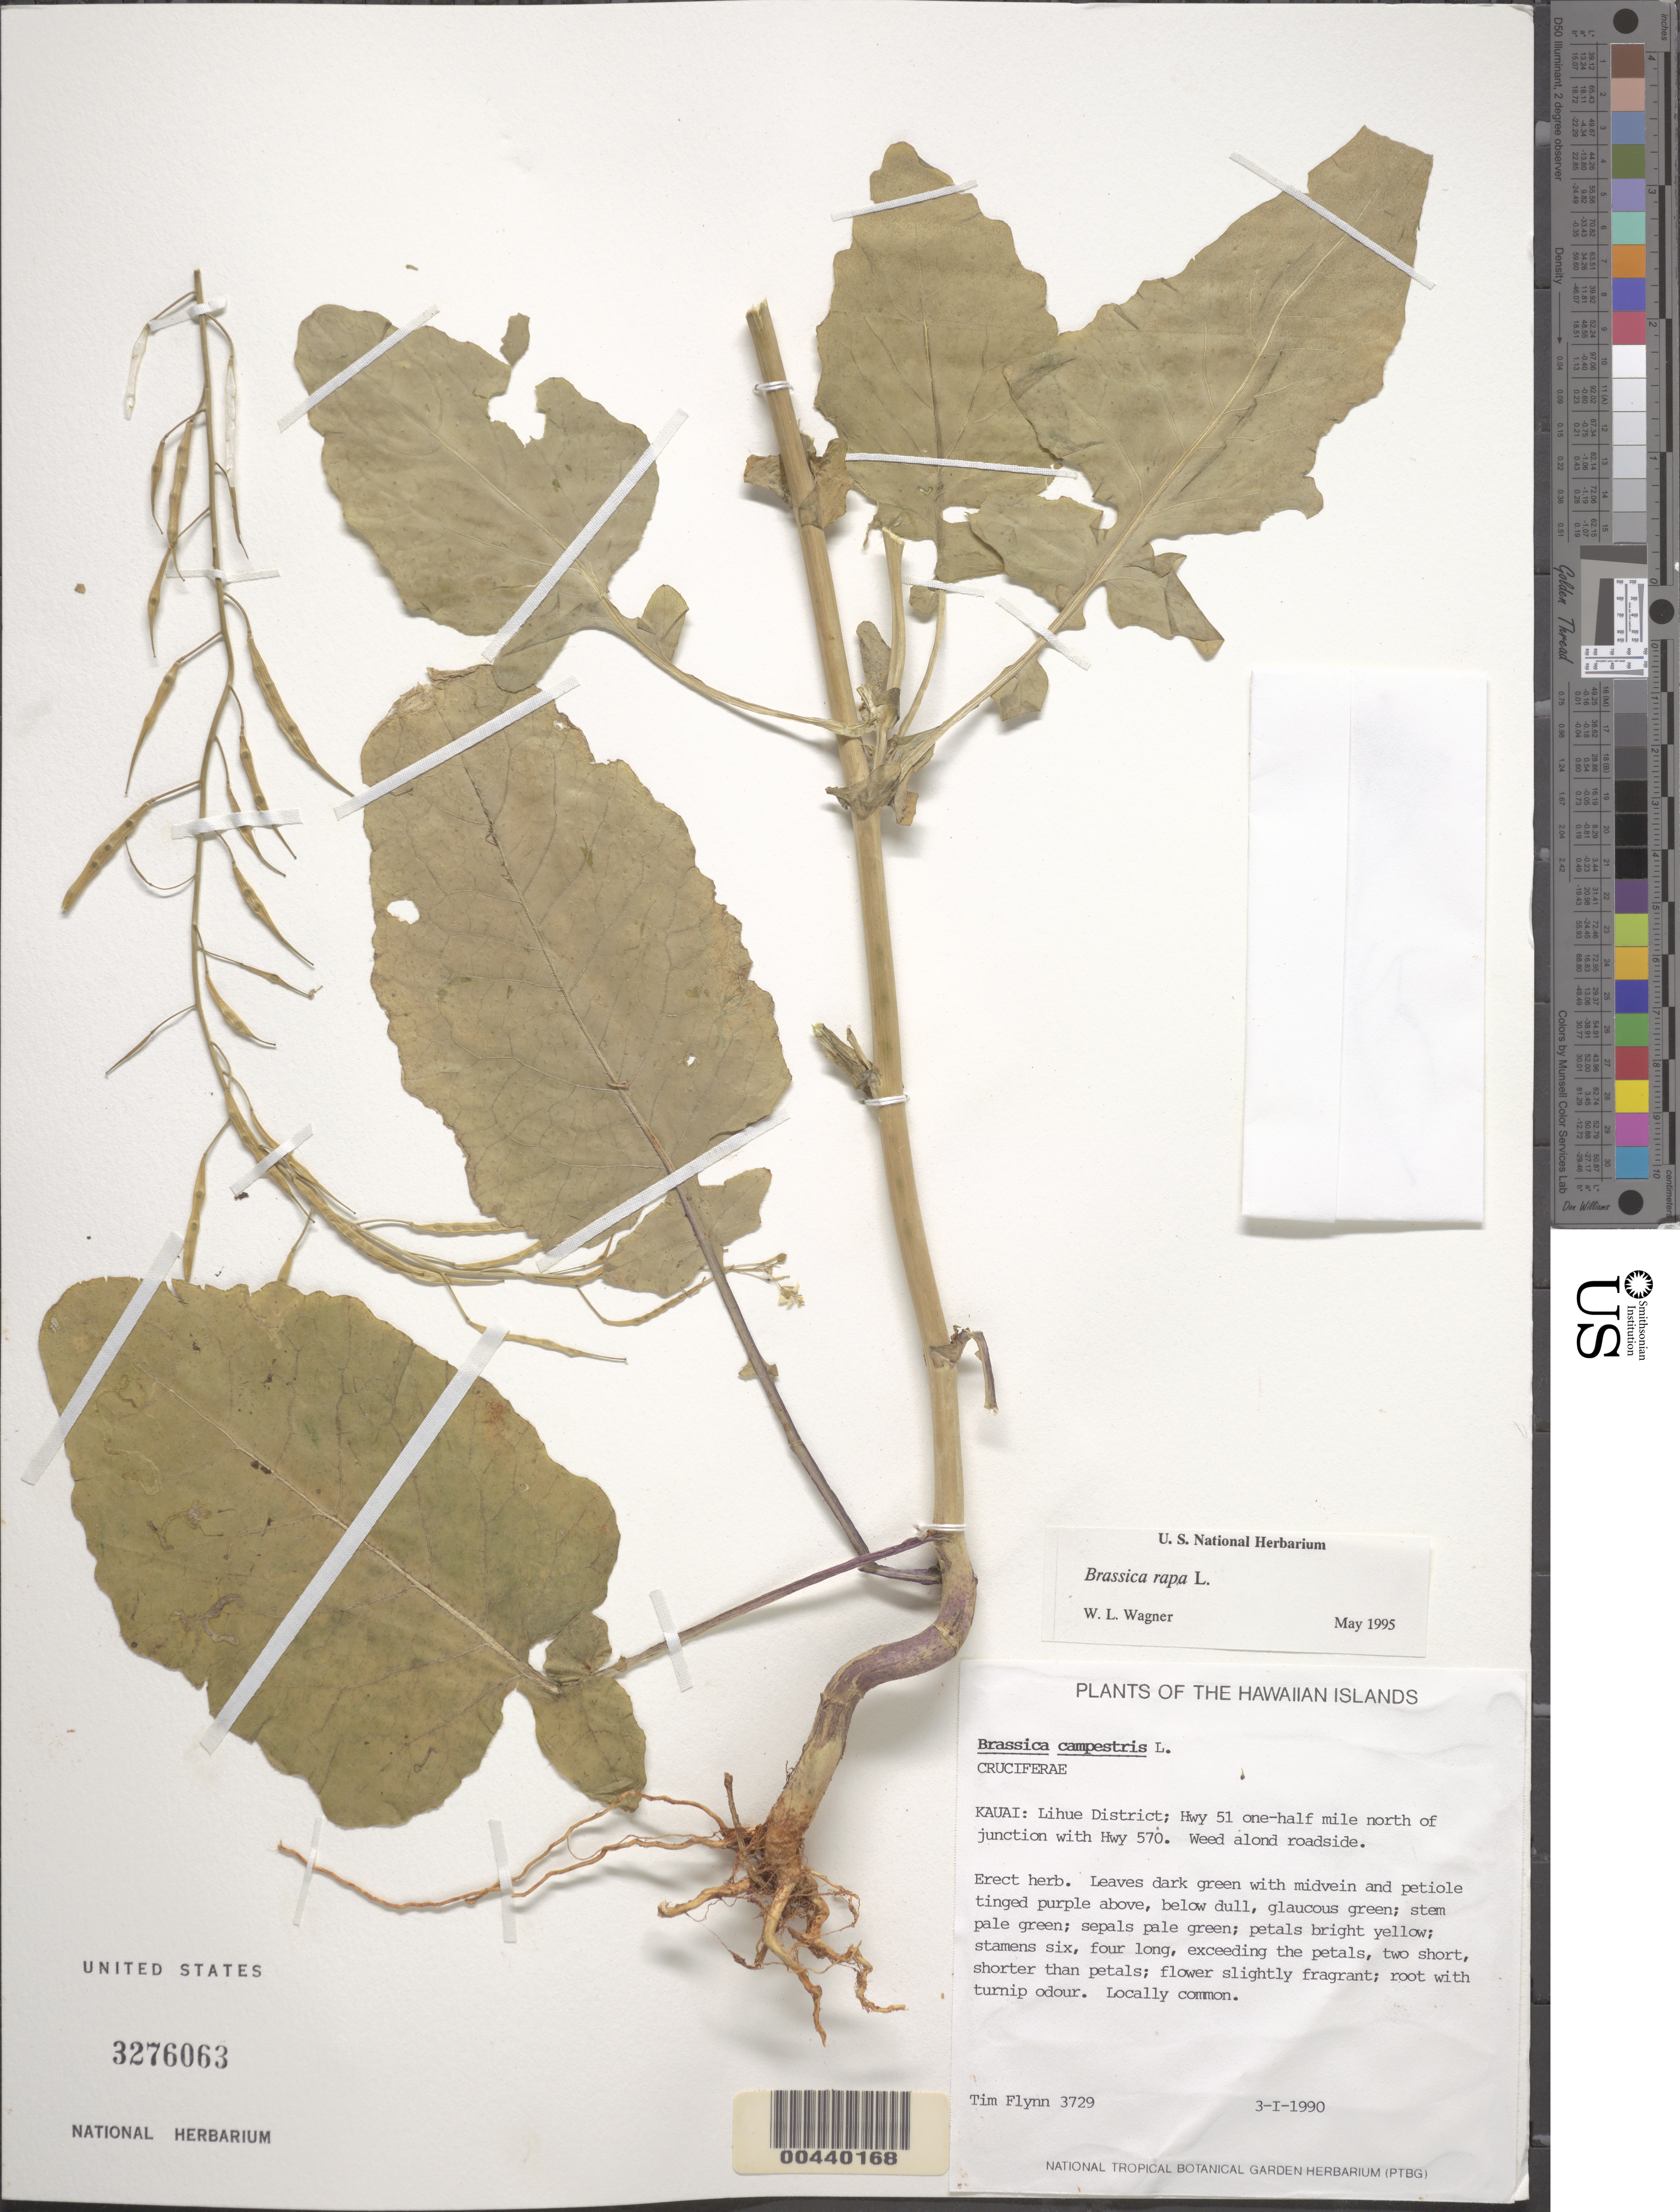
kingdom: Plantae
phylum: Tracheophyta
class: Magnoliopsida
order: Brassicales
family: Brassicaceae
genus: Brassica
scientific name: Brassica rapa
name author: L.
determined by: Wagner, W. L., (BOT), Smithsonian Institution - National Museum of Natural History (UNITED STATES)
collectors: T. W. Flynn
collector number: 3729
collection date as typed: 3 Jan 1990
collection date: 1990-01-03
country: United States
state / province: Hawaii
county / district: Kauai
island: Kaua'i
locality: Lihue District, Highway 51 0.5 mile north of junction with Highway 570, along roadside.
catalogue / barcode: US 3276063